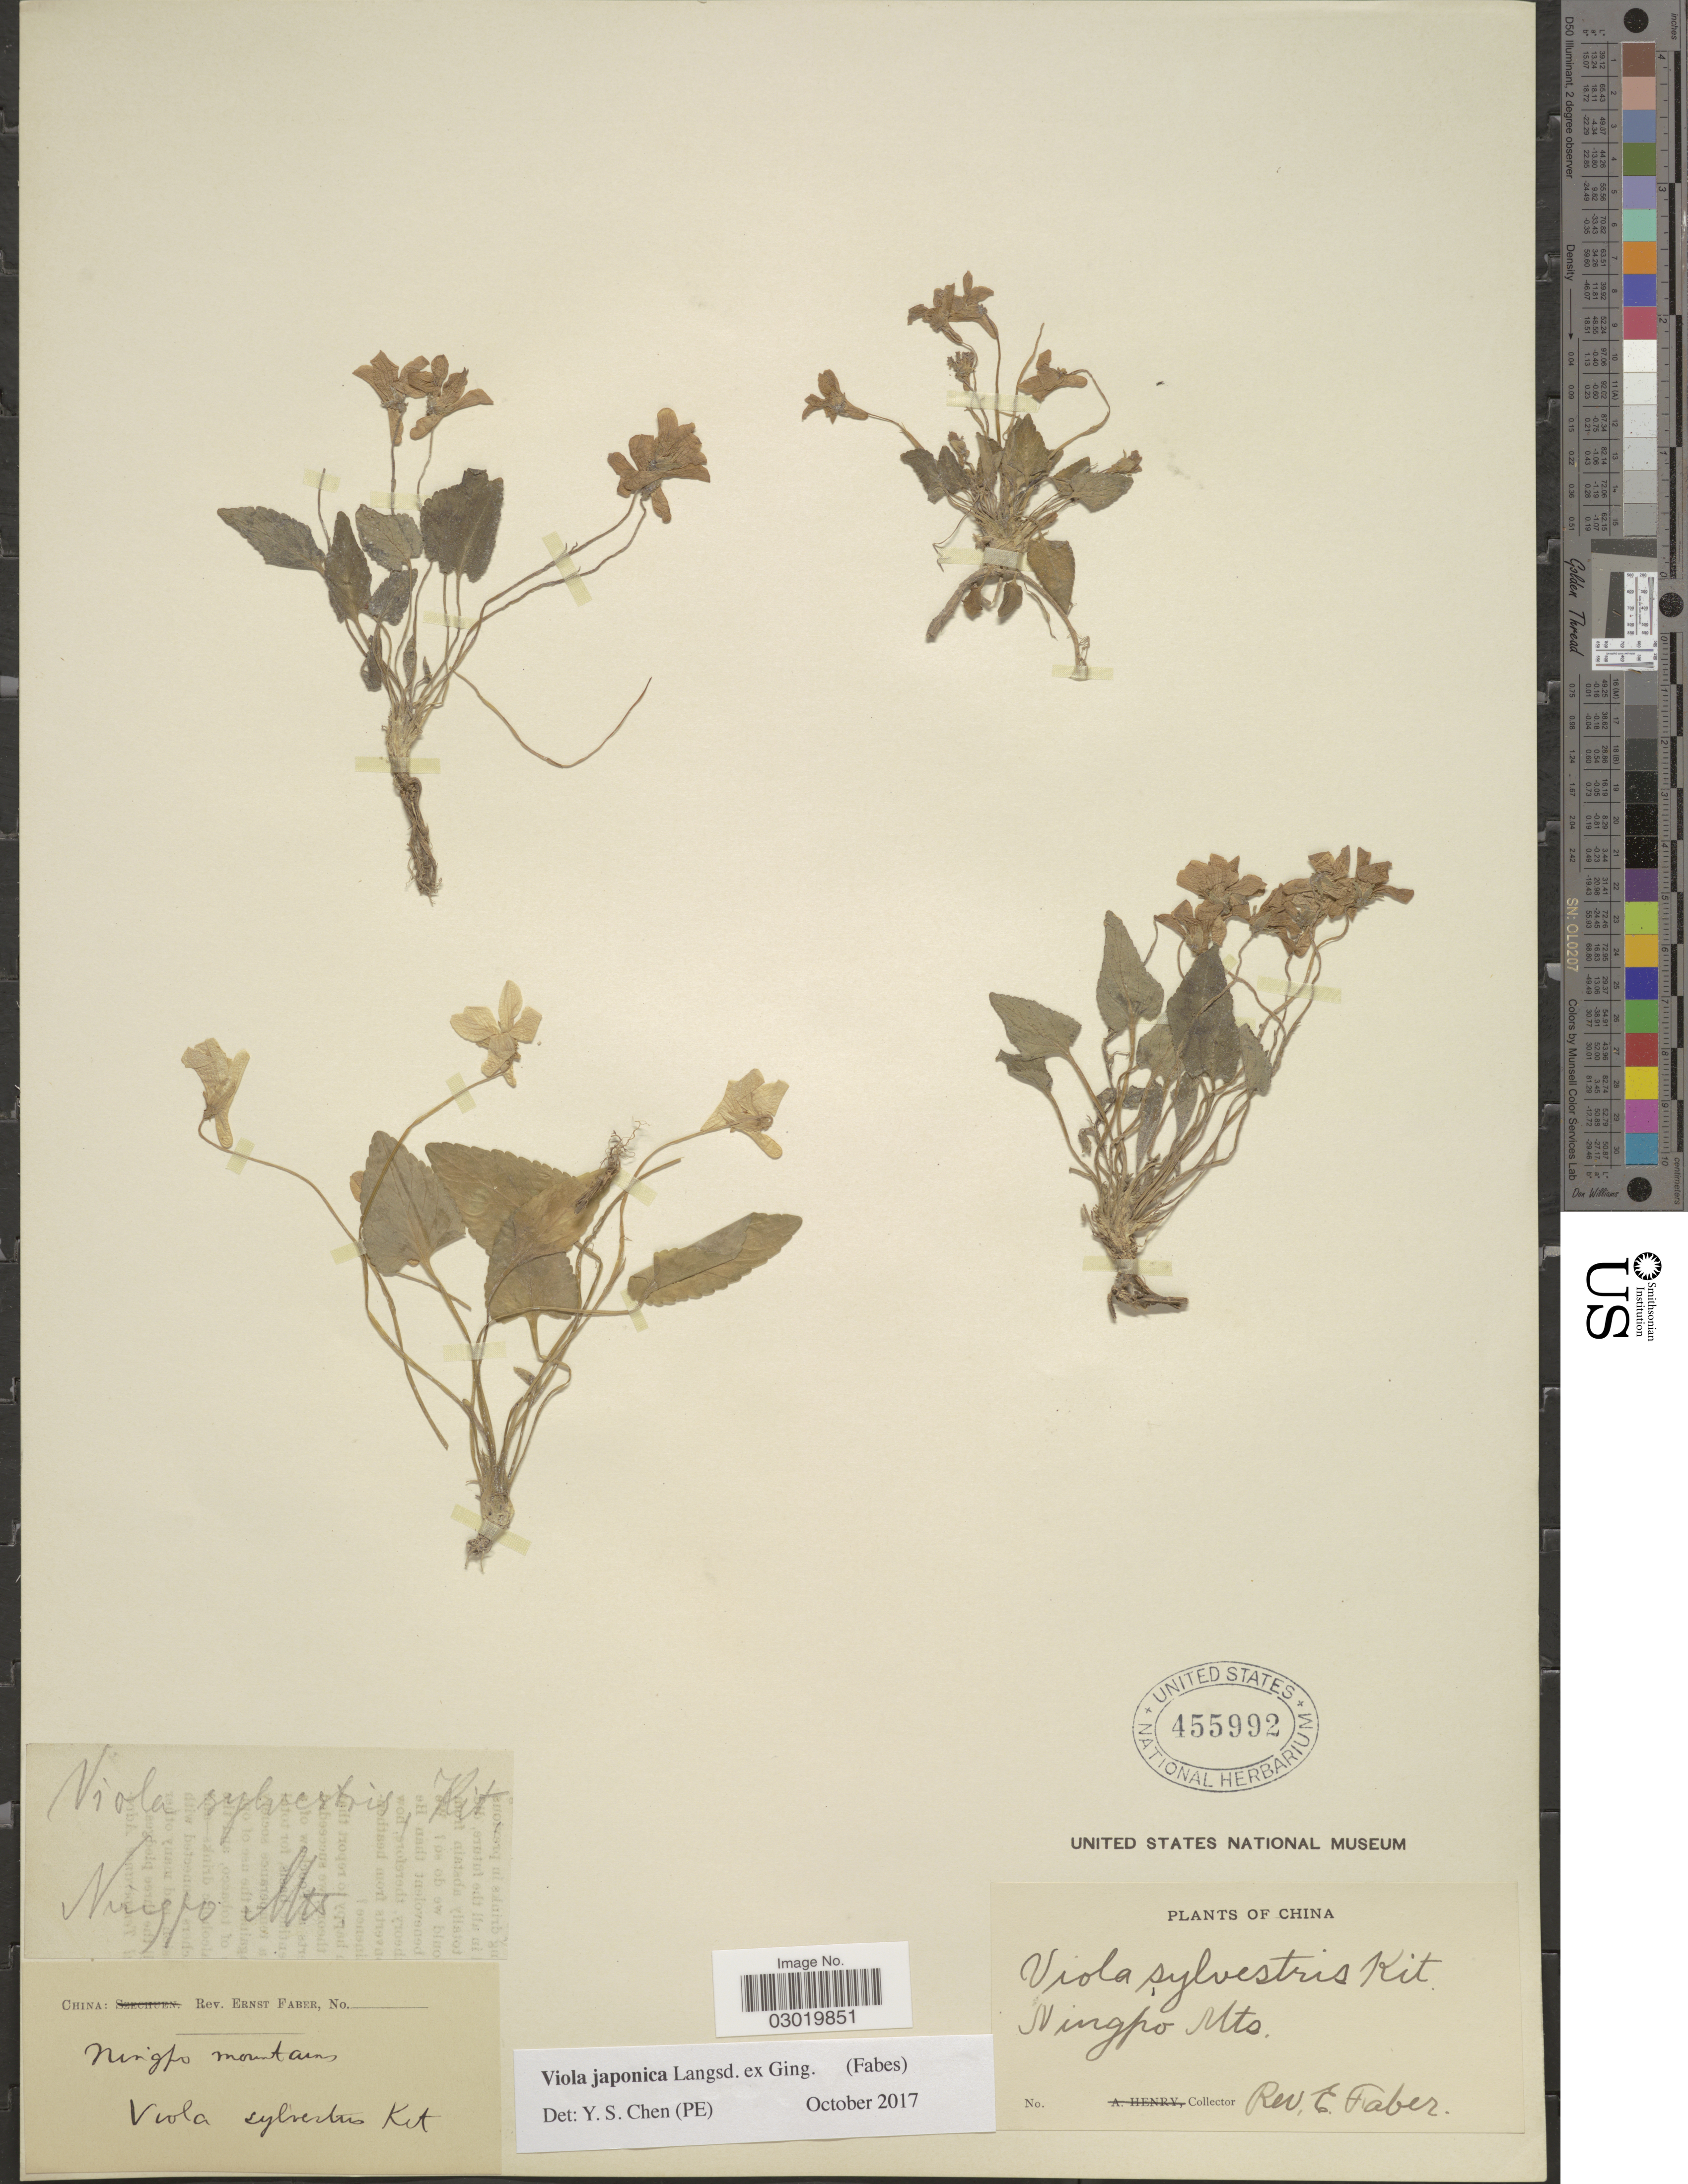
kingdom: Plantae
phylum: Tracheophyta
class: Magnoliopsida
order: Malpighiales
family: Violaceae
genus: Viola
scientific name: Viola japonica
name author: Langsd. ex DC.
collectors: E. Faber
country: China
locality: Ningpo Mts.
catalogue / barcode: US 455992